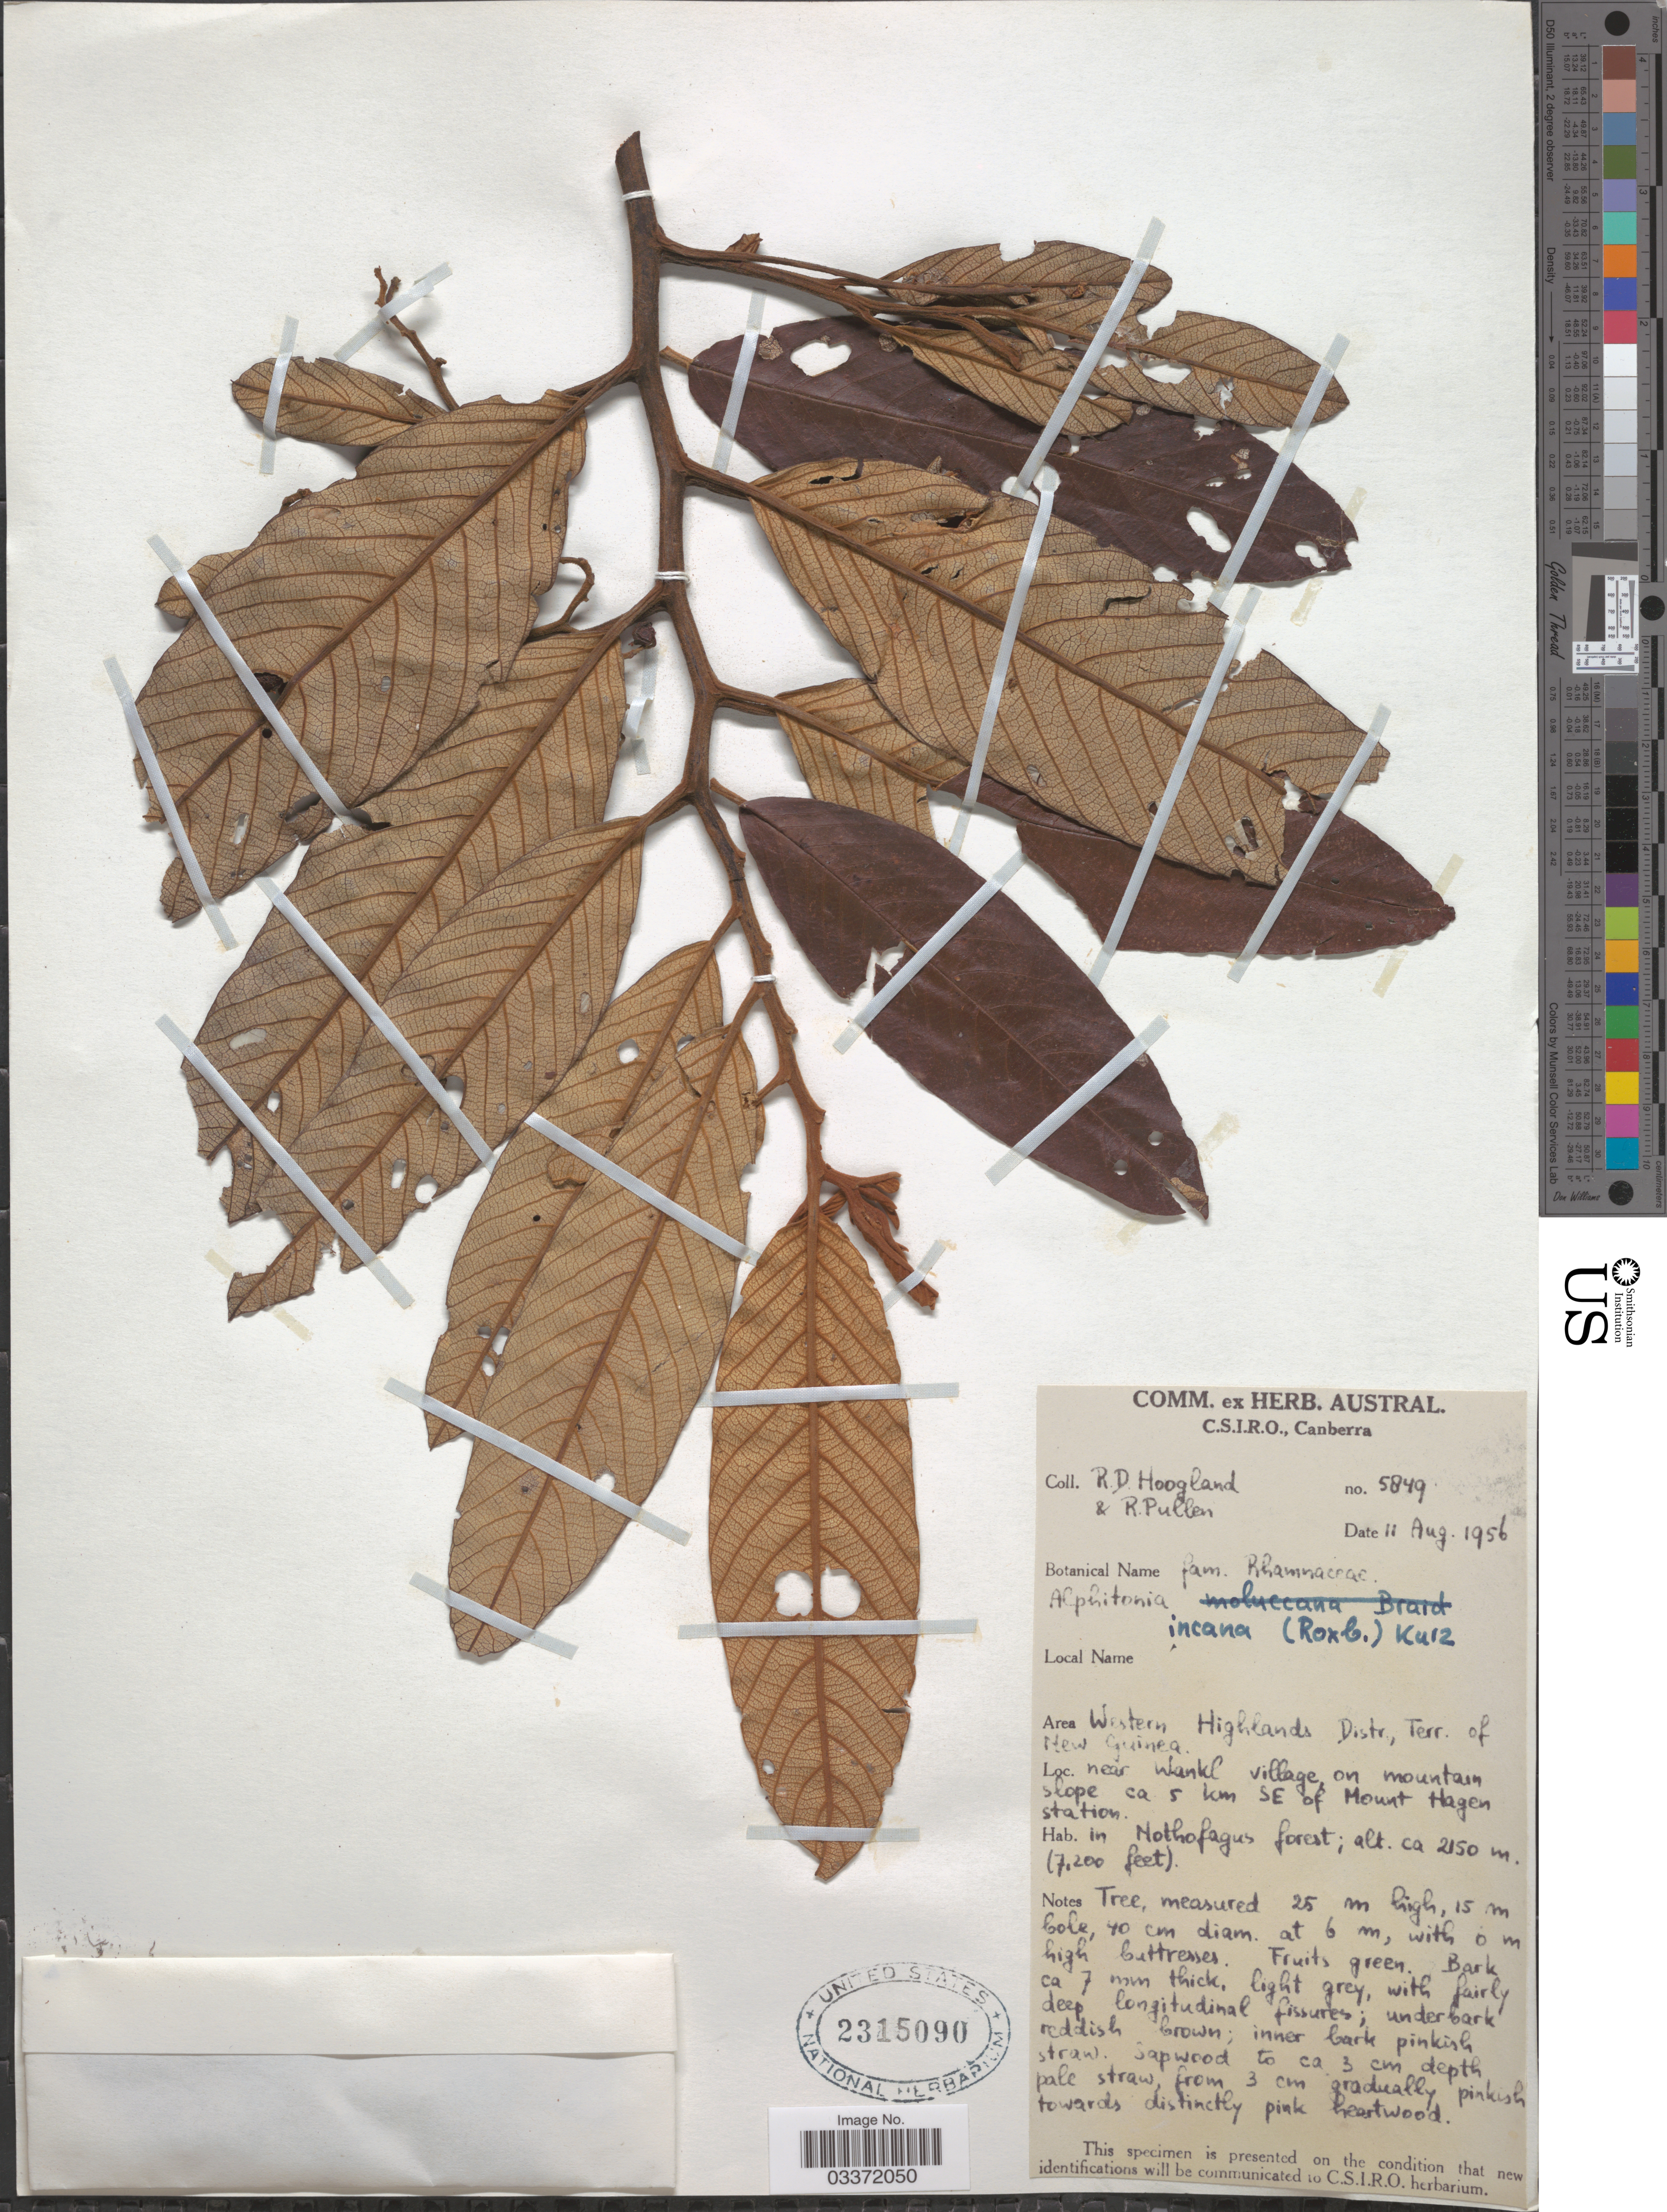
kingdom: Plantae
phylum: Tracheophyta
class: Magnoliopsida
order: Rosales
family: Rhamnaceae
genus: Alphitonia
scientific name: Alphitonia incana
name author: (Roxb.) Teisjm. & Binn. ex Kurz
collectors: R. D. Hoogland & R. Pullen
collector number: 5849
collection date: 1956-08-11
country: Papua New Guinea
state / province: Western Highlands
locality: Area Western Highlands Distr., Terr. of New Guinea. Near Wankl village on mountain slope ca 5 km Se of Mount Hagen station.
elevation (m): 655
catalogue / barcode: US 2315090